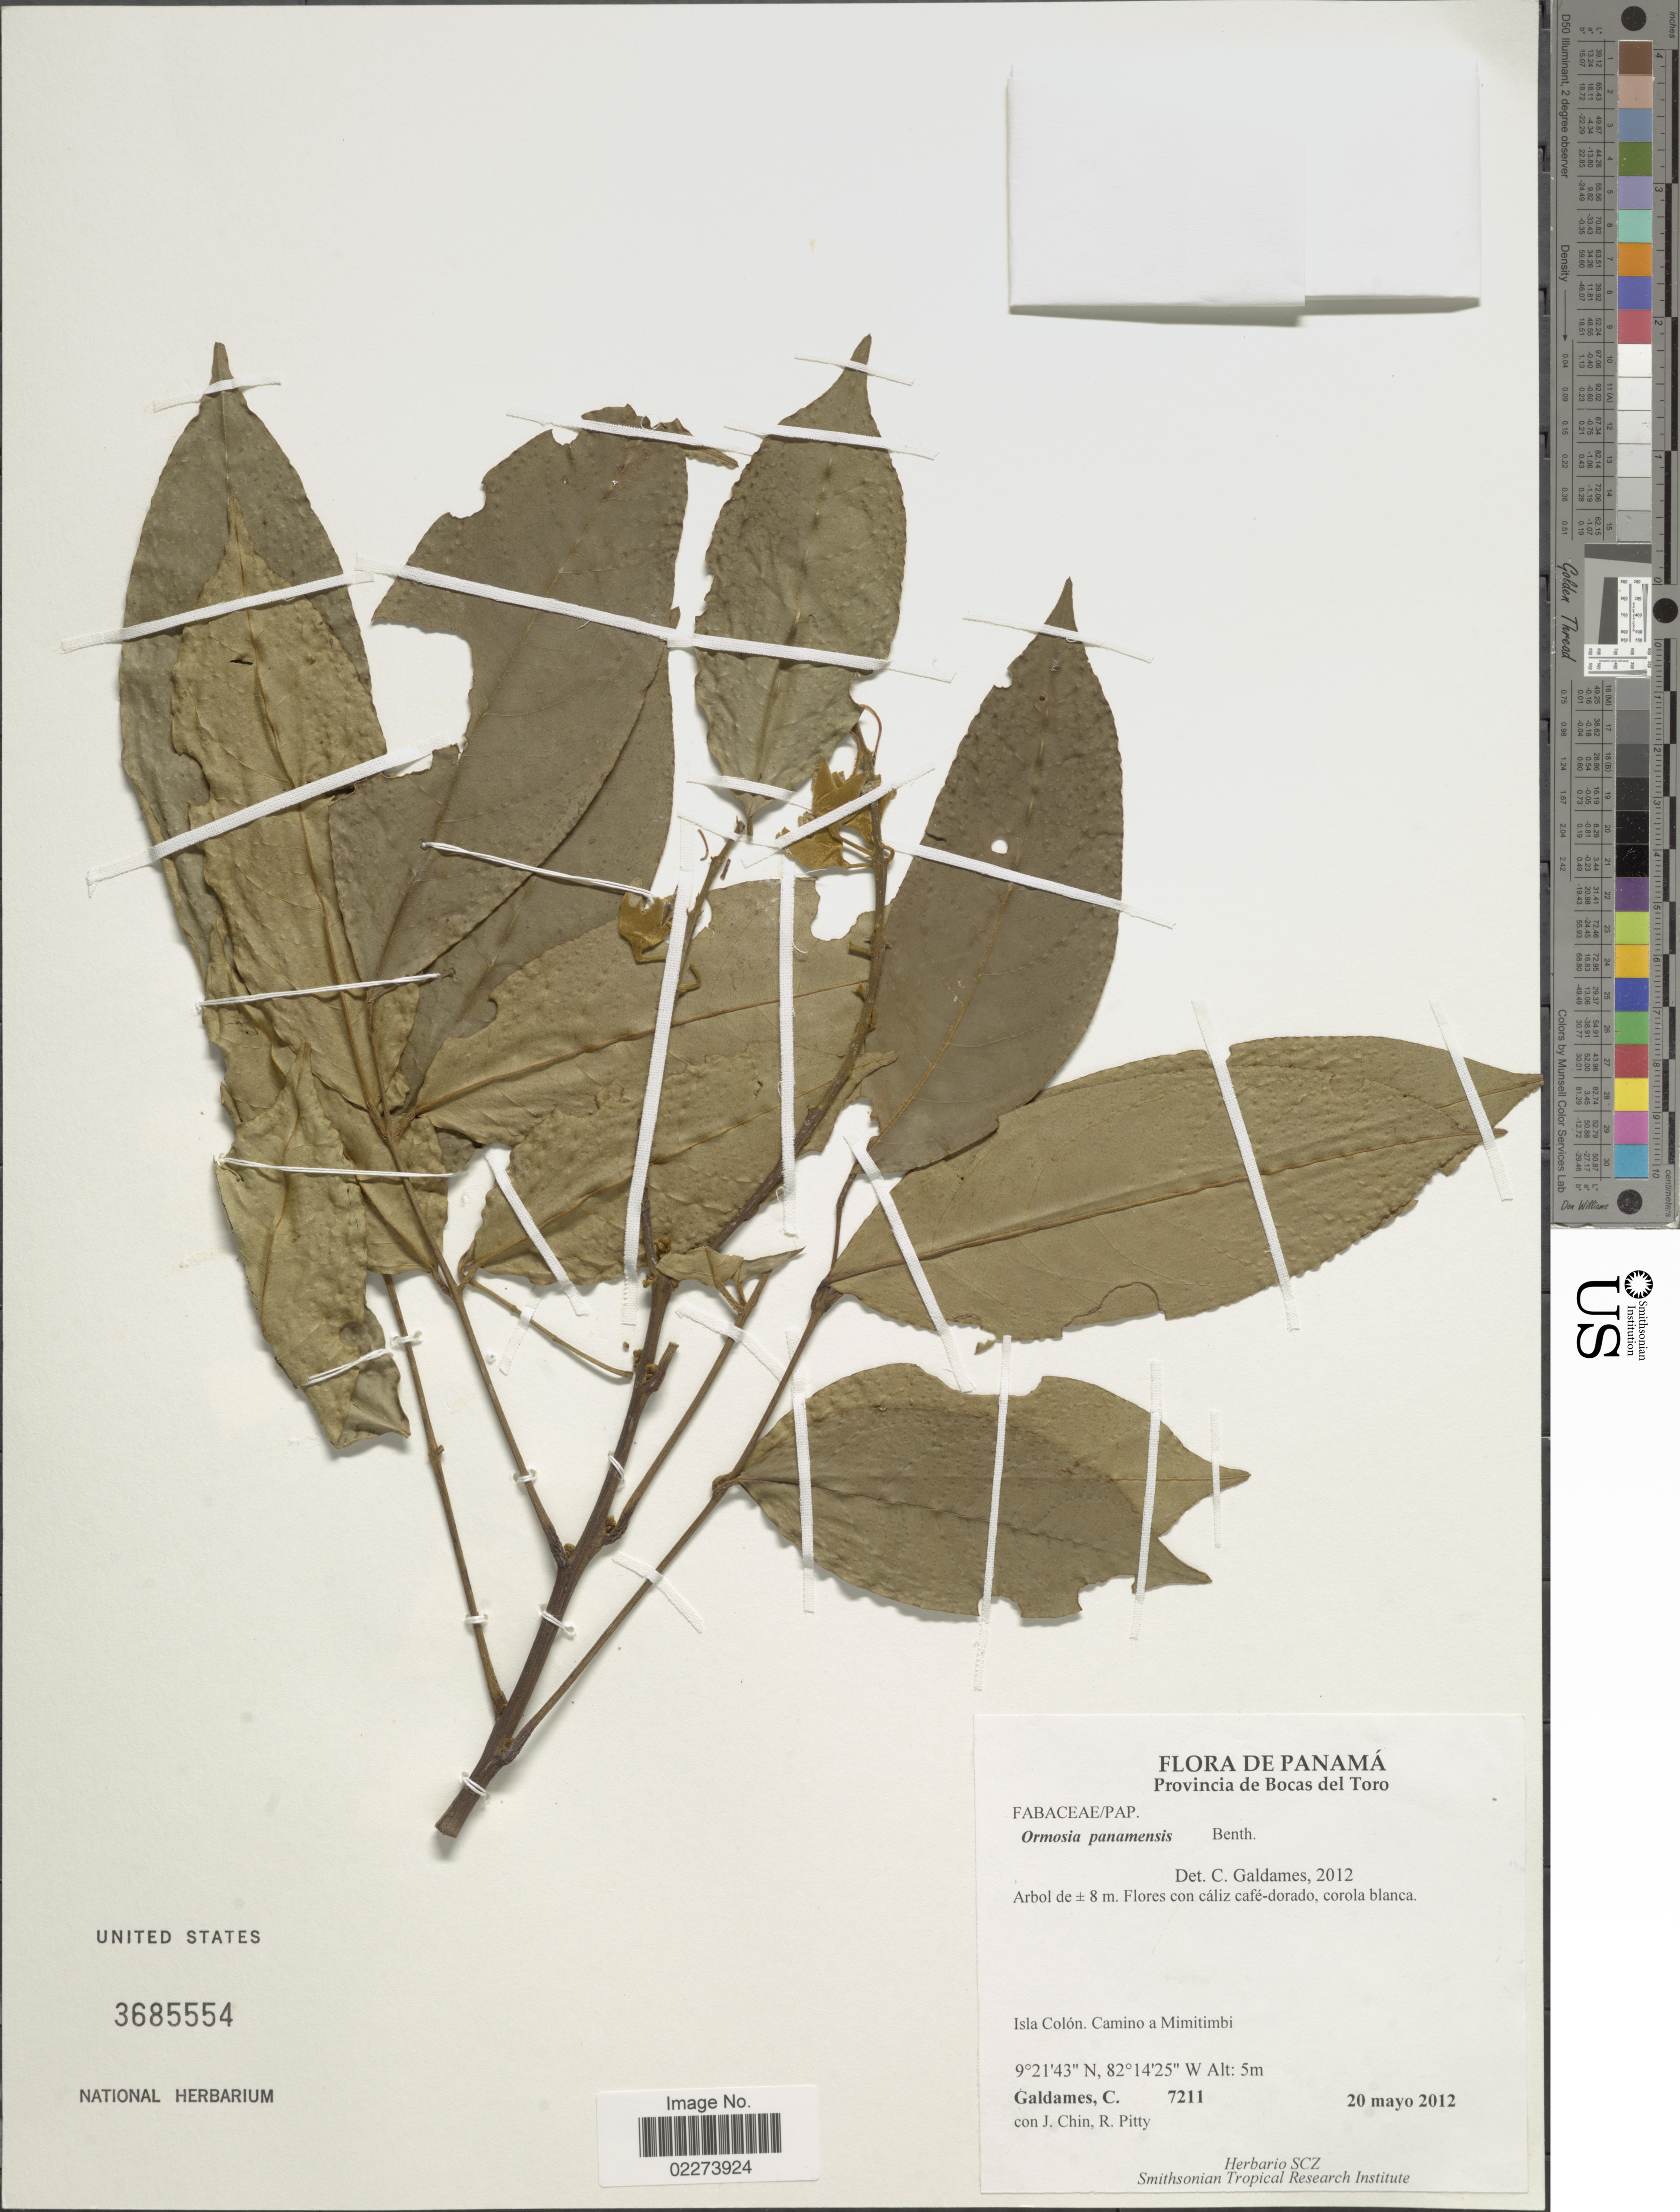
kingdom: Plantae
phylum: Tracheophyta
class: Magnoliopsida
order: Fabales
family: Fabaceae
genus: Ormosia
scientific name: Ormosia panamensis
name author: Benth.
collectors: C. Galdames, J. Chin & R. Pitty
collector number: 7211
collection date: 2012-05-20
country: Panama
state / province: Bocas del Toro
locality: Provincia de Bocas del Toro, Isla Colon, Camino a Mimitimbi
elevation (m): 5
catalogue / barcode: US 3685554